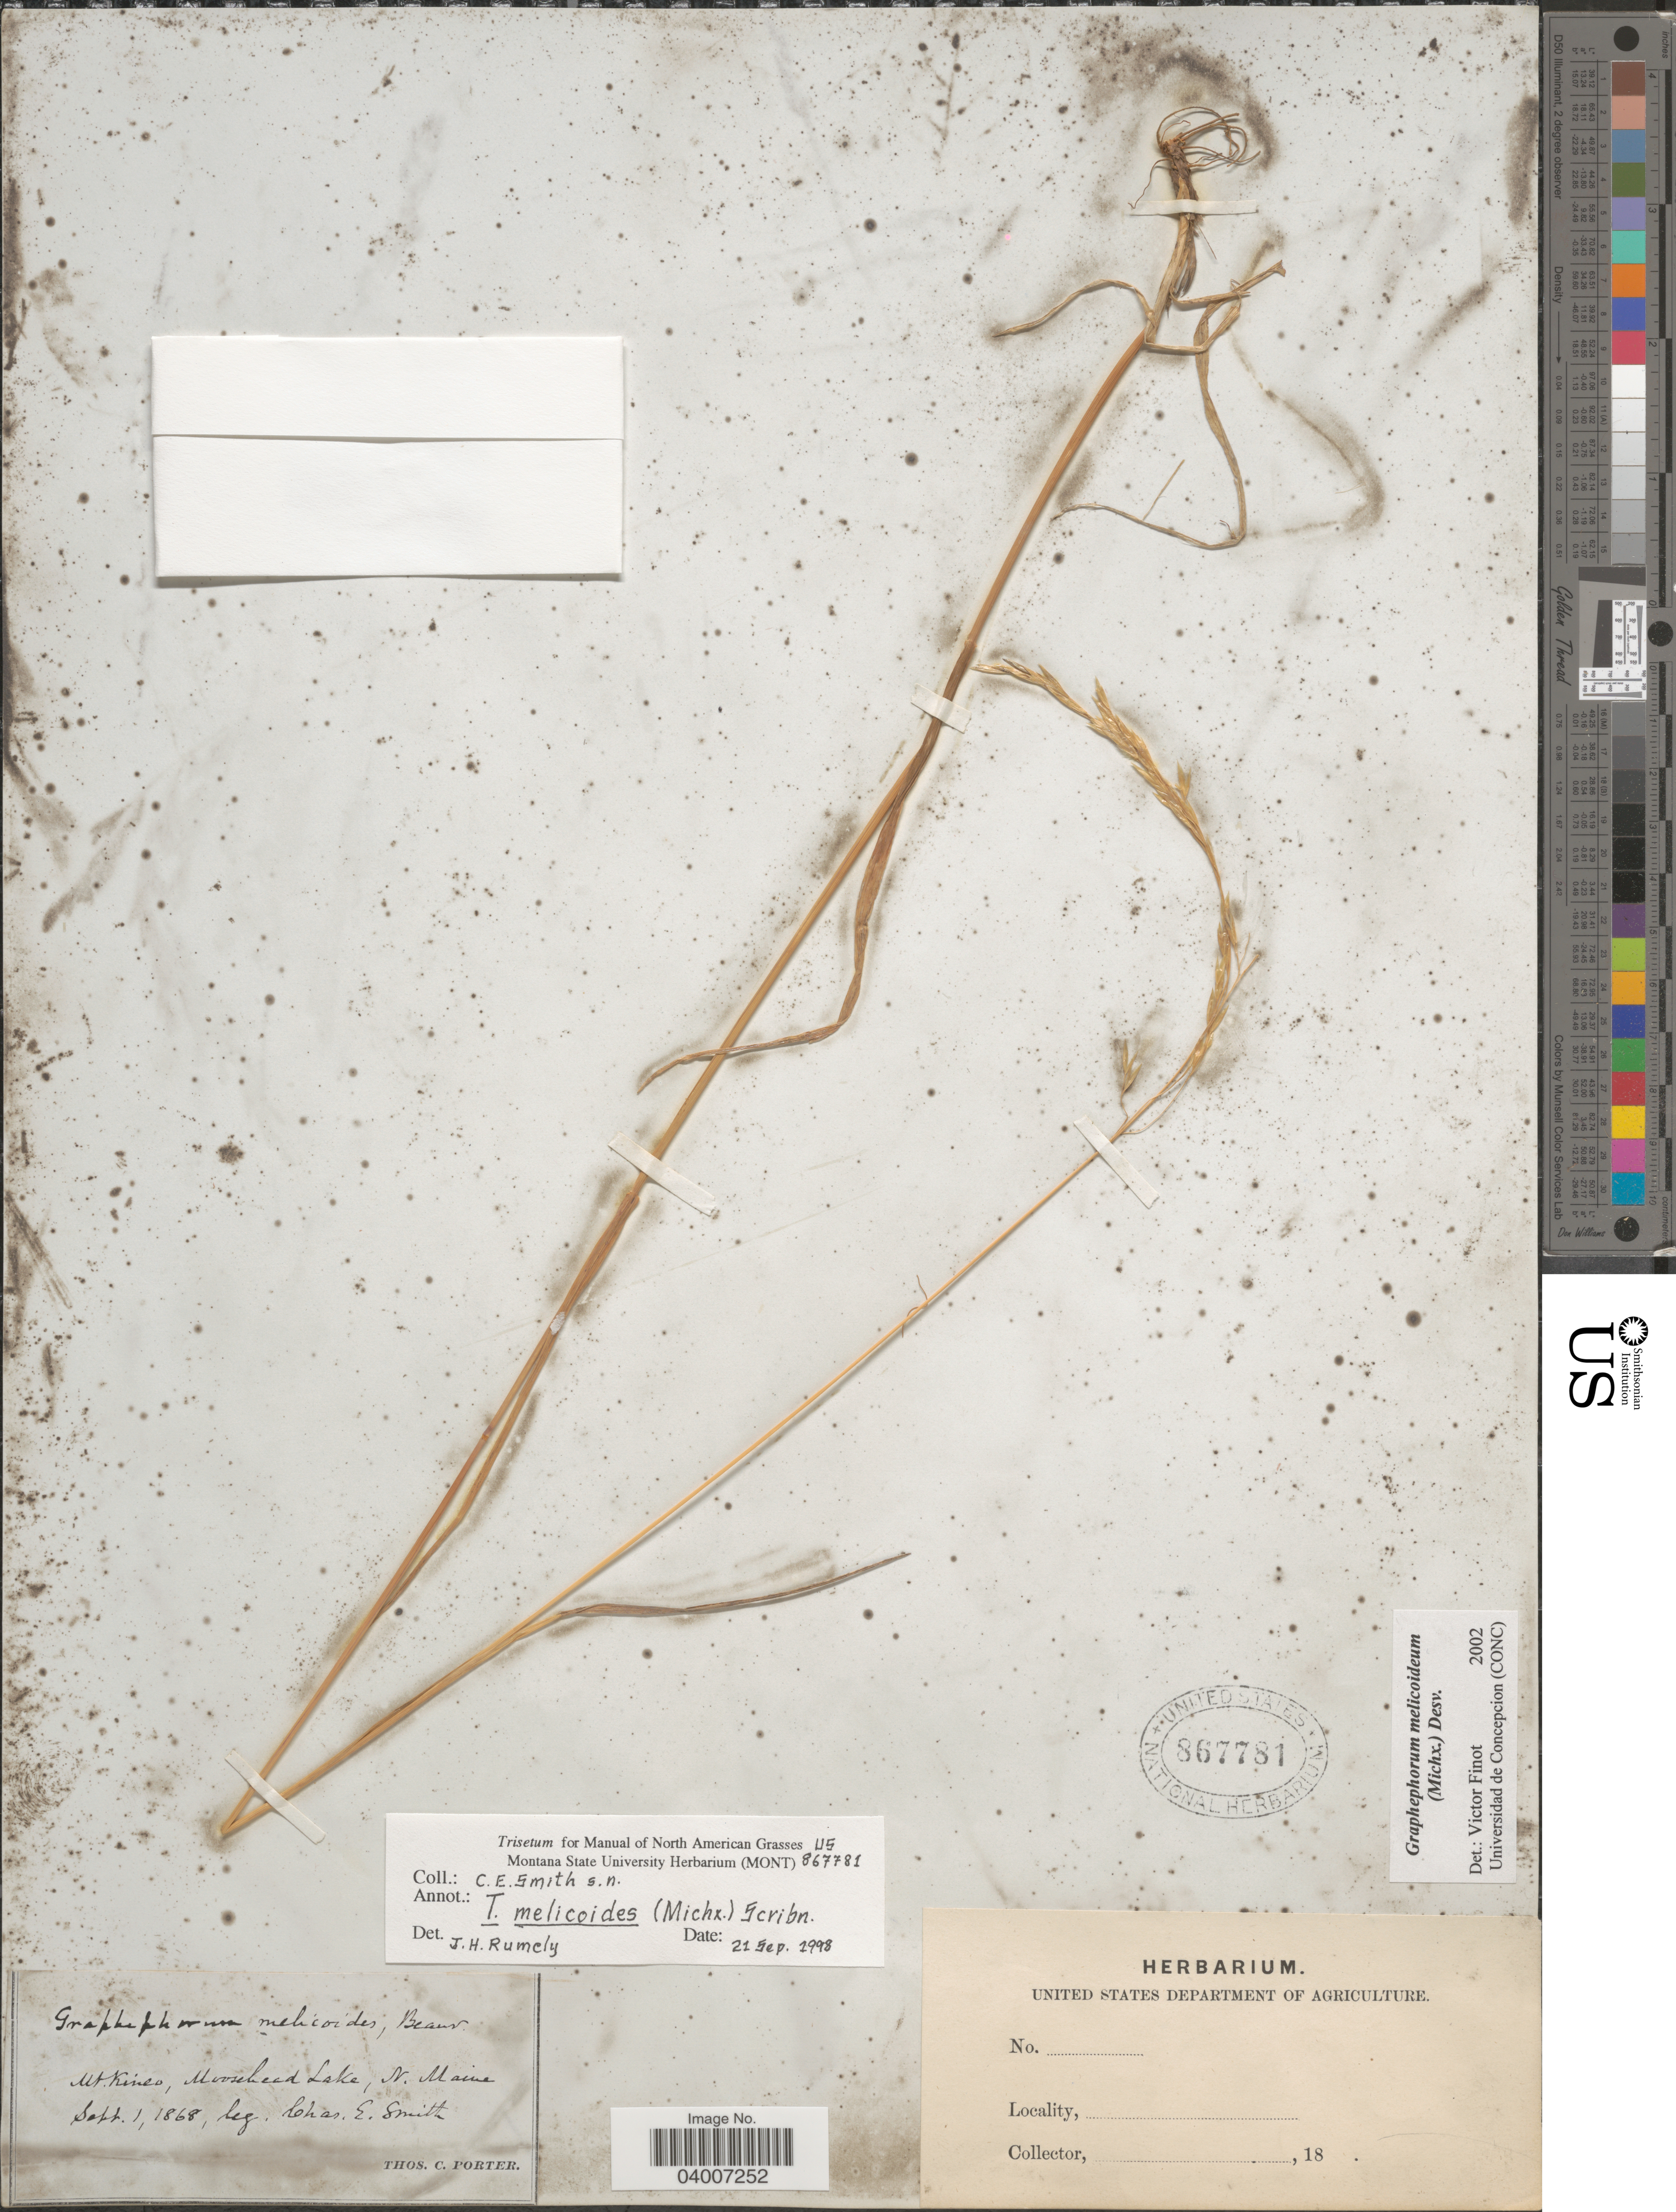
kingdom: Plantae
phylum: Tracheophyta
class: Liliopsida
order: Poales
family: Poaceae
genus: Graphephorum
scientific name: Graphephorum melicoides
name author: (F. Michx.) Desv.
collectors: C. E. Smith Jr. & T. Porter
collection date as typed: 18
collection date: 1868-09-01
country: United States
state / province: Maine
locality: Mt. Kines, Moosehead Lake, N. Maine.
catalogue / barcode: US 867781